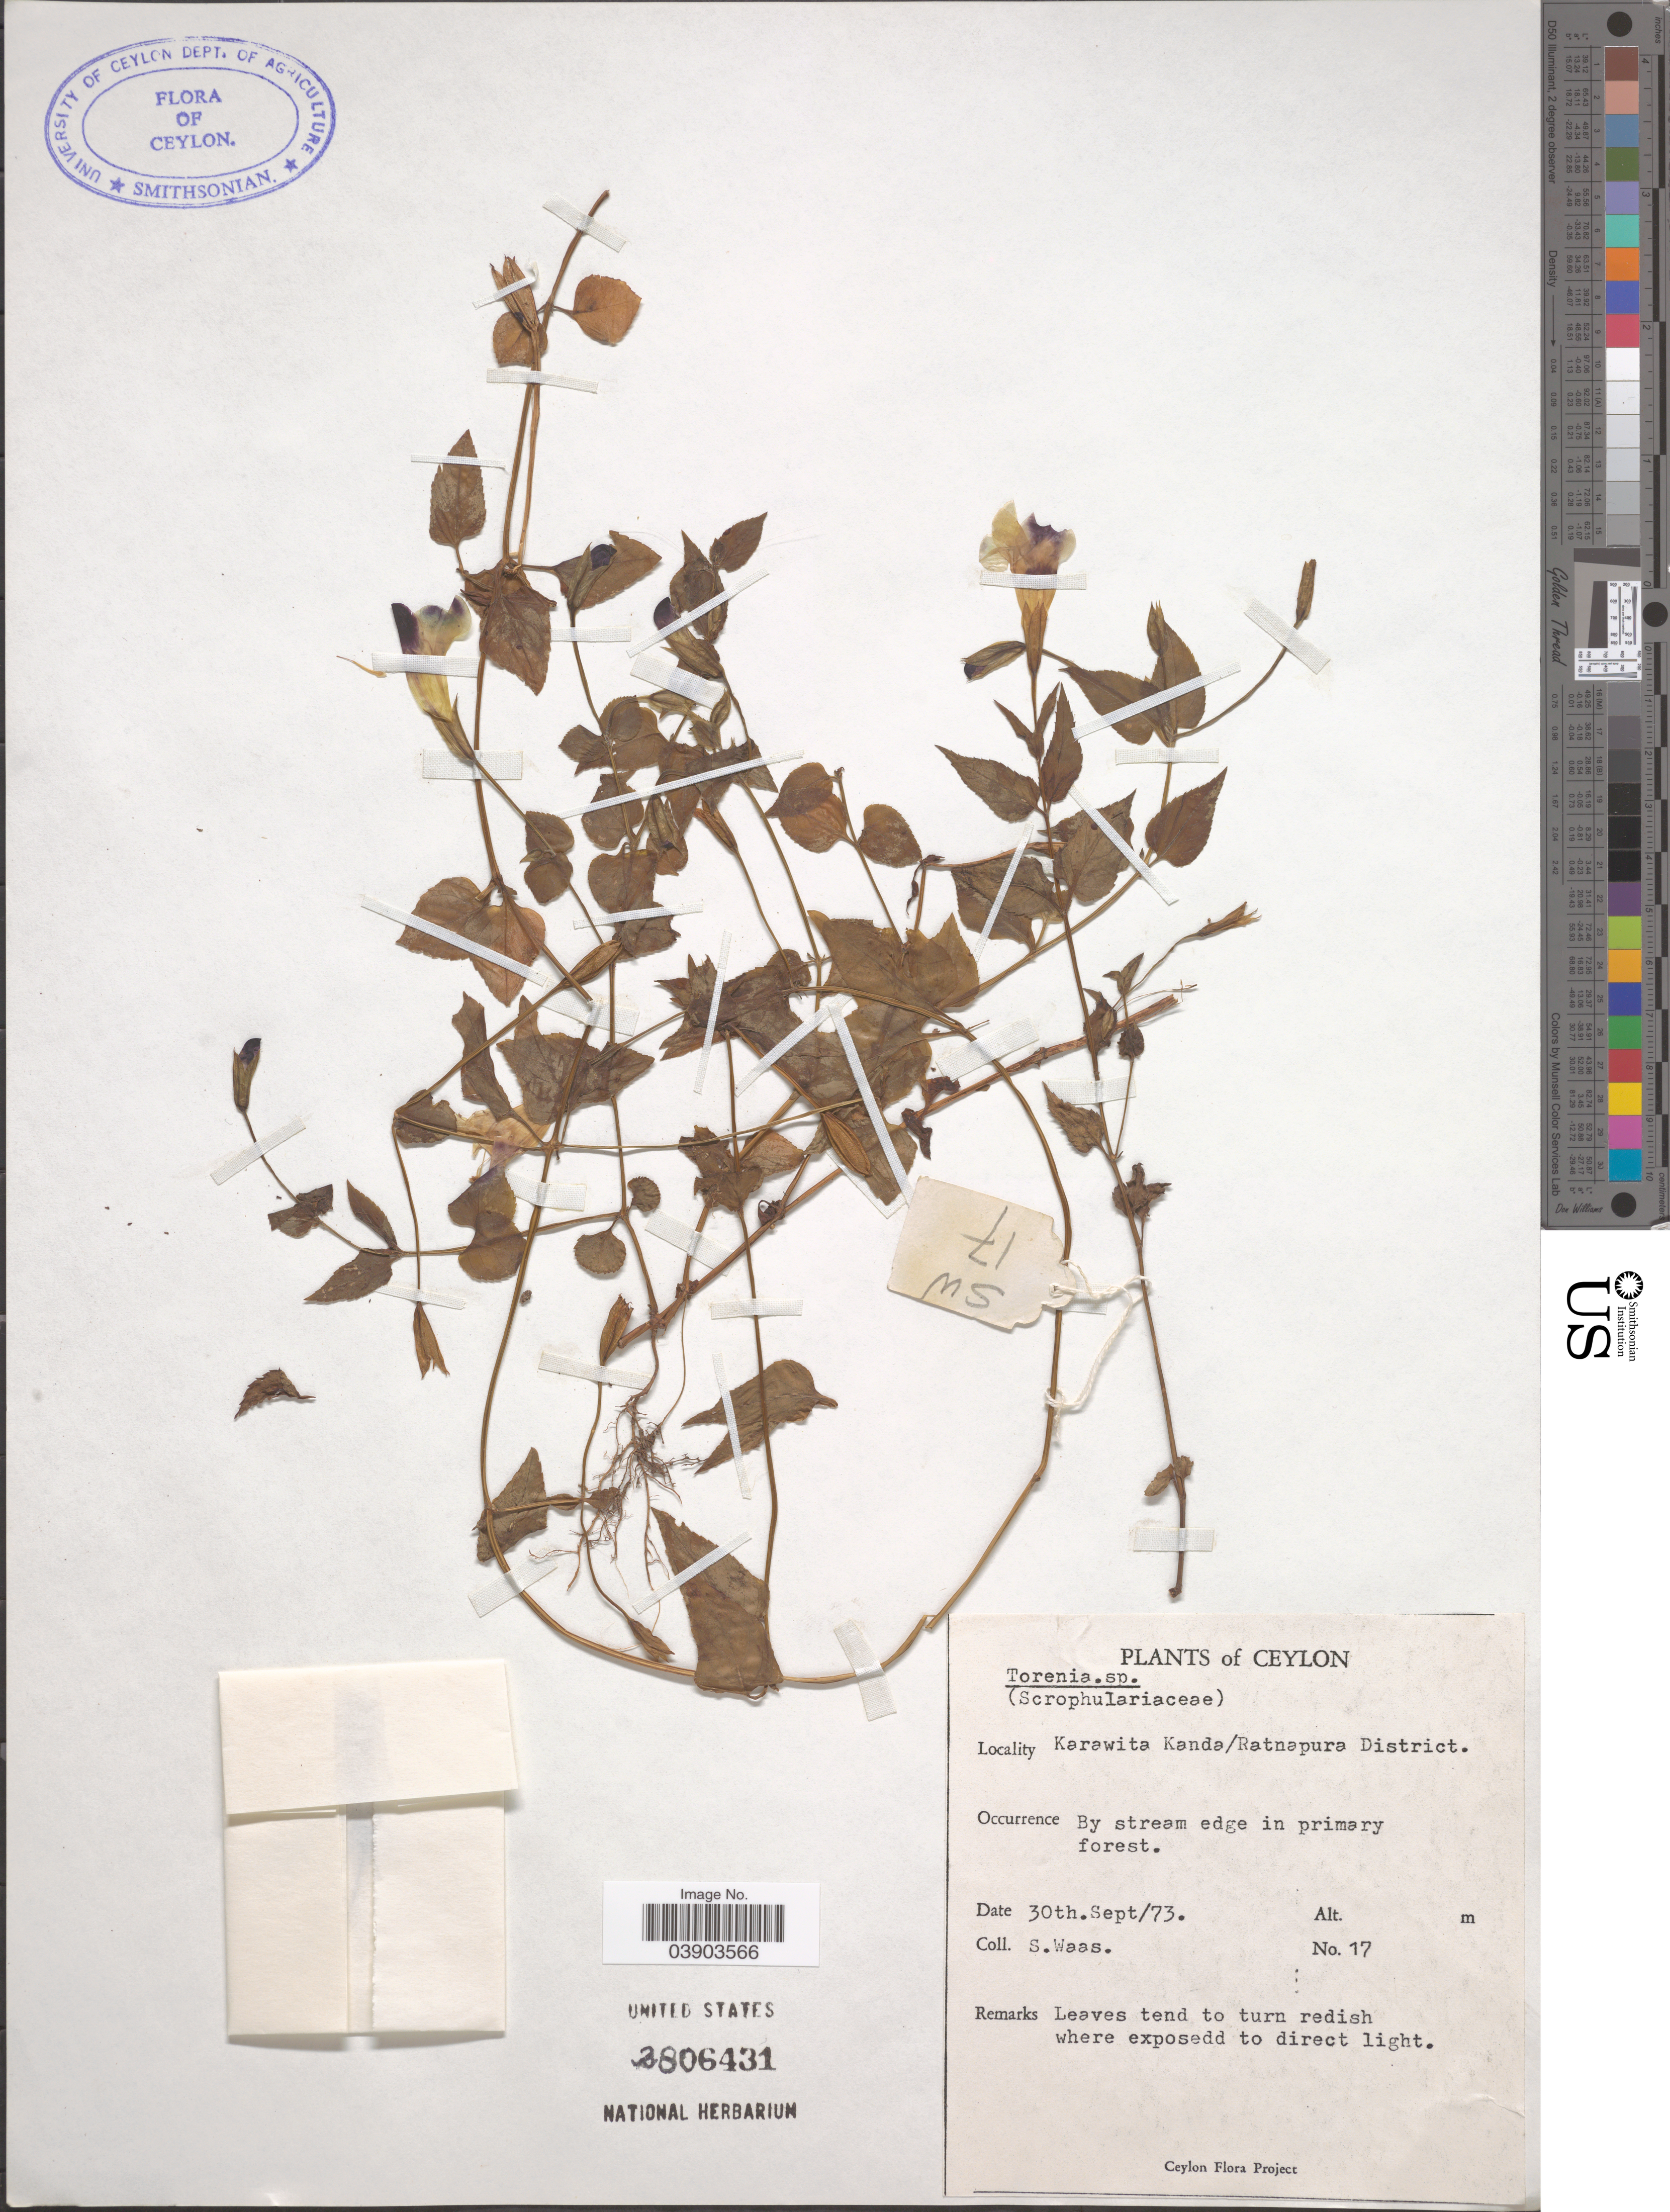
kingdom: Plantae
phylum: Tracheophyta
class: Magnoliopsida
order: Lamiales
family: Linderniaceae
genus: Torenia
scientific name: Torenia sp.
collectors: S. Waas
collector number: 17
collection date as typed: Transcribed d/m/y: 30/9/73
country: Sri Lanka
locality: Ceylon. Karawita Kanda/Ratnapura District.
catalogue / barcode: US 2806431